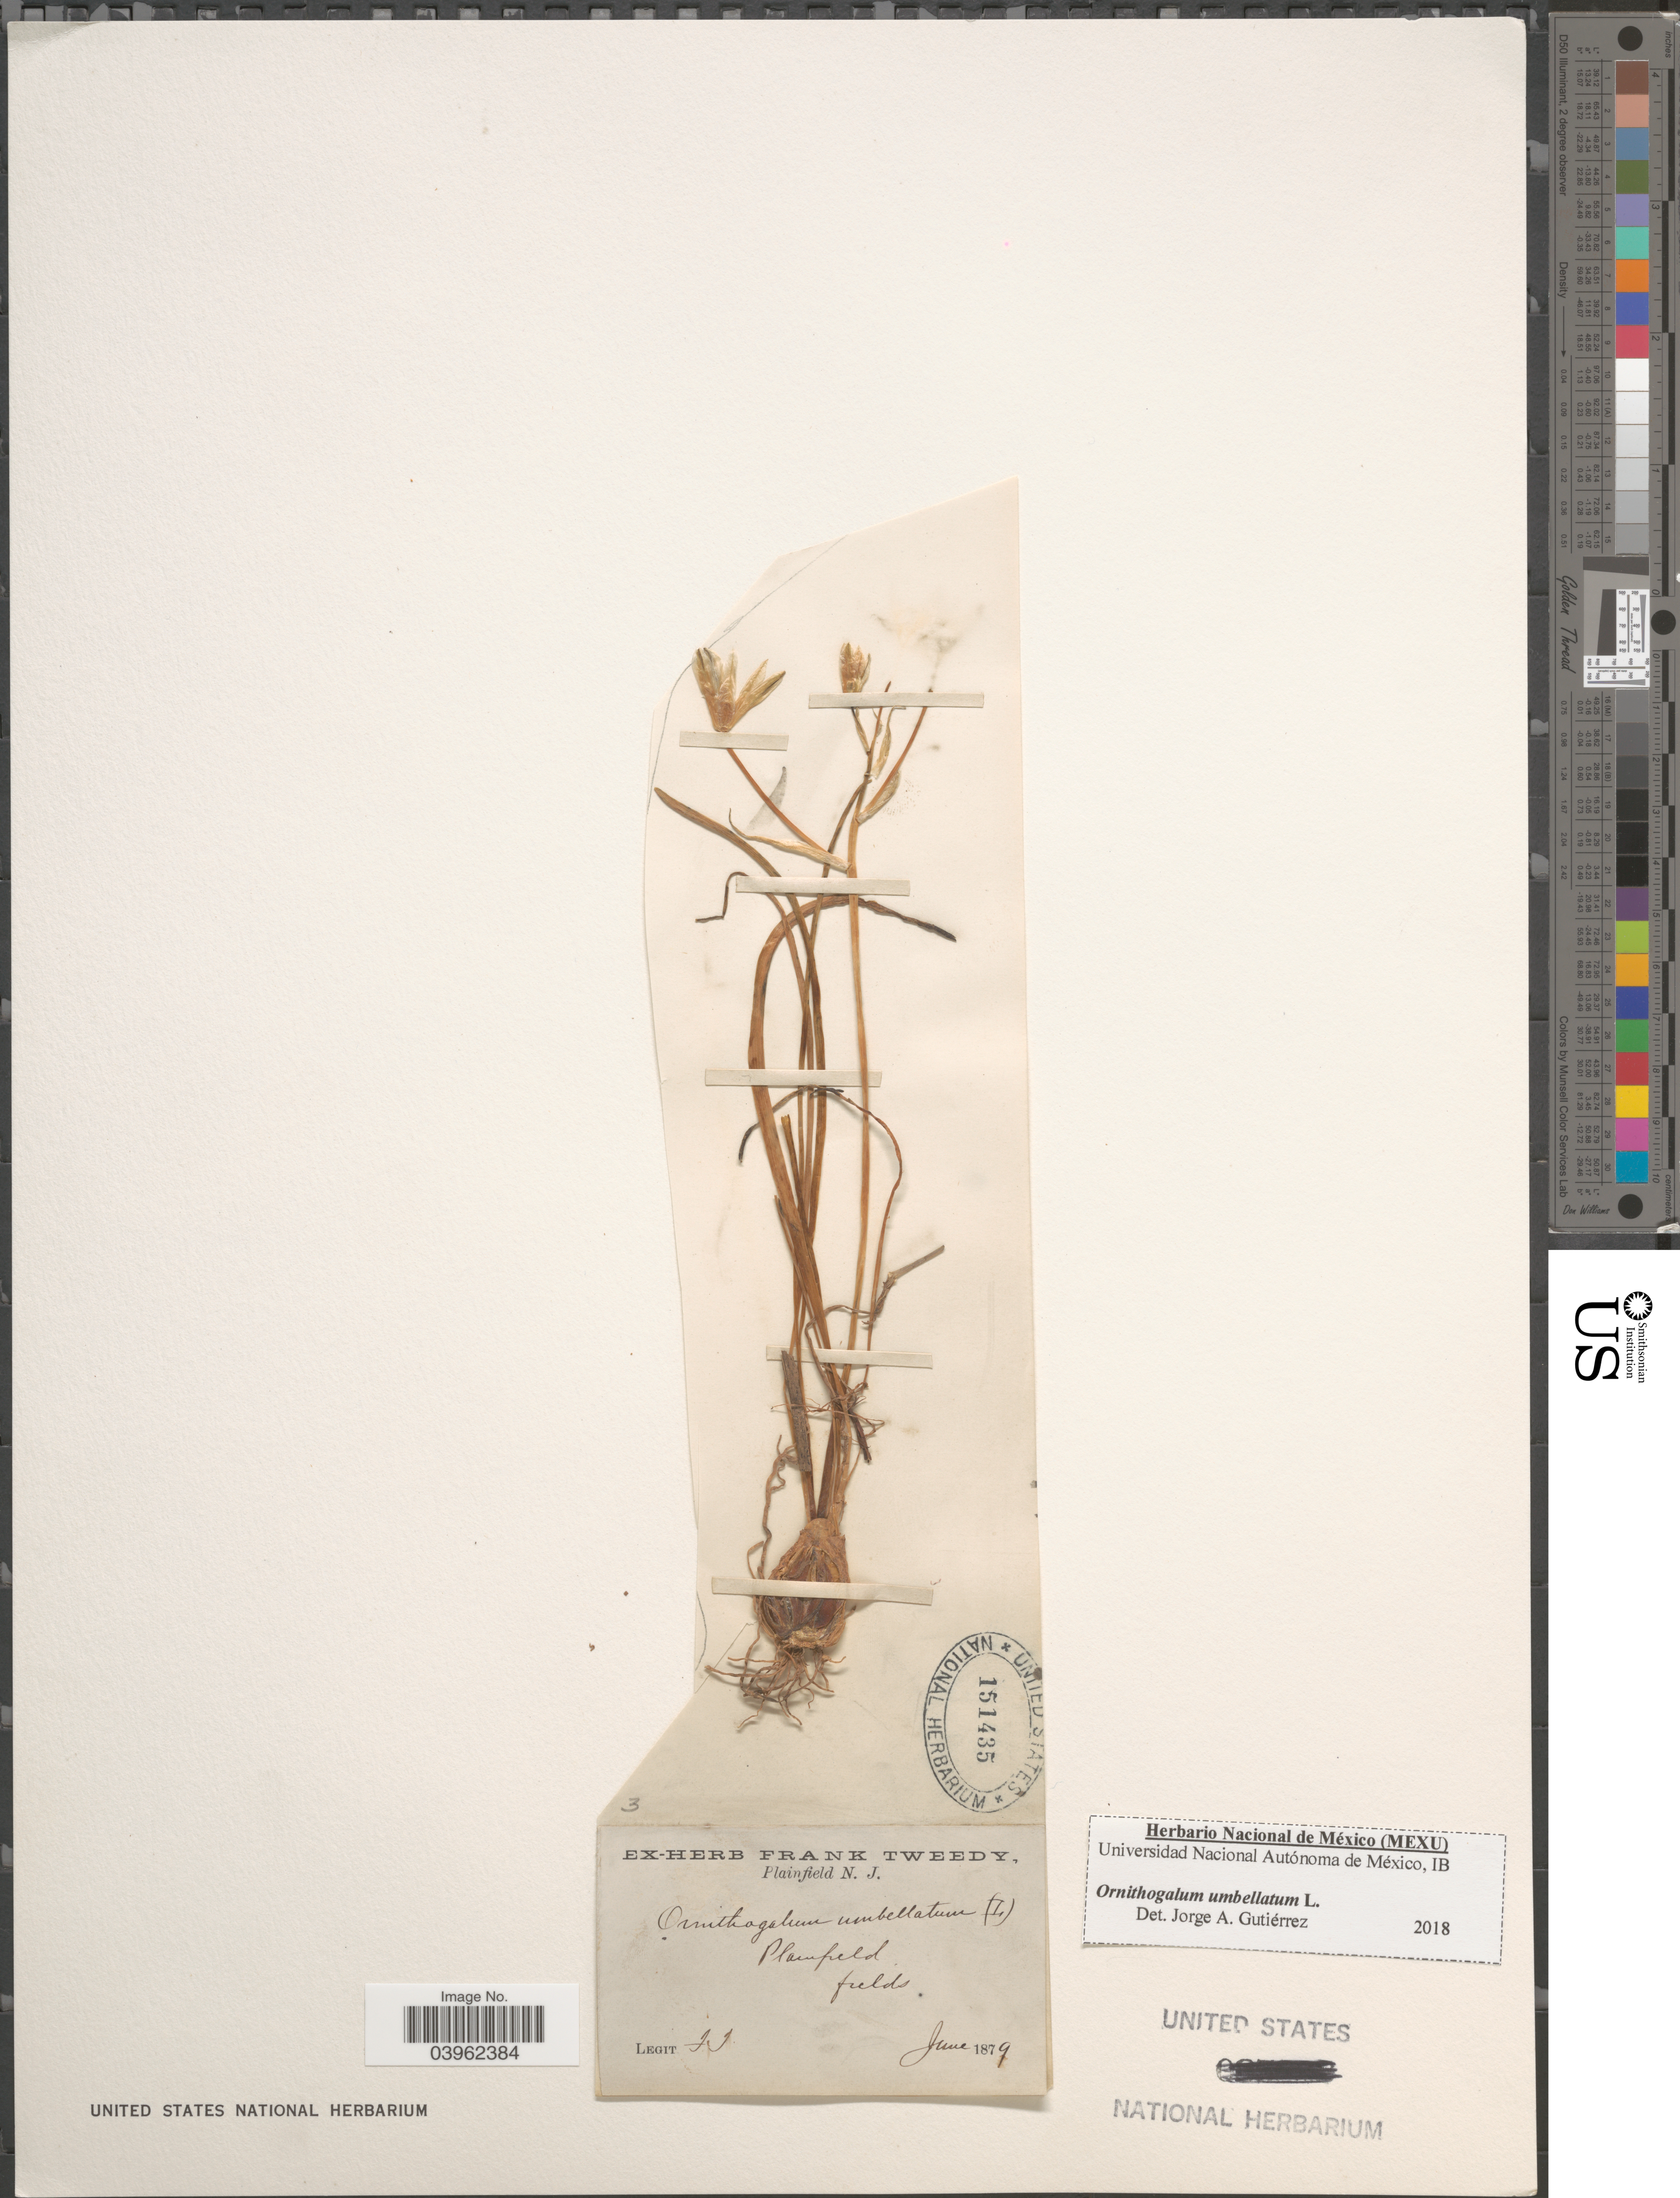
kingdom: Plantae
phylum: Tracheophyta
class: Liliopsida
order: Asparagales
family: Asparagaceae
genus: Ornithogalum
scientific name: Ornithogalum umbellatum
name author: L.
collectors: F. Tweedy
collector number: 3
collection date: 1879-06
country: United States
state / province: New Jersey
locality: Plainfield. Fields.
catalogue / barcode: US 151435